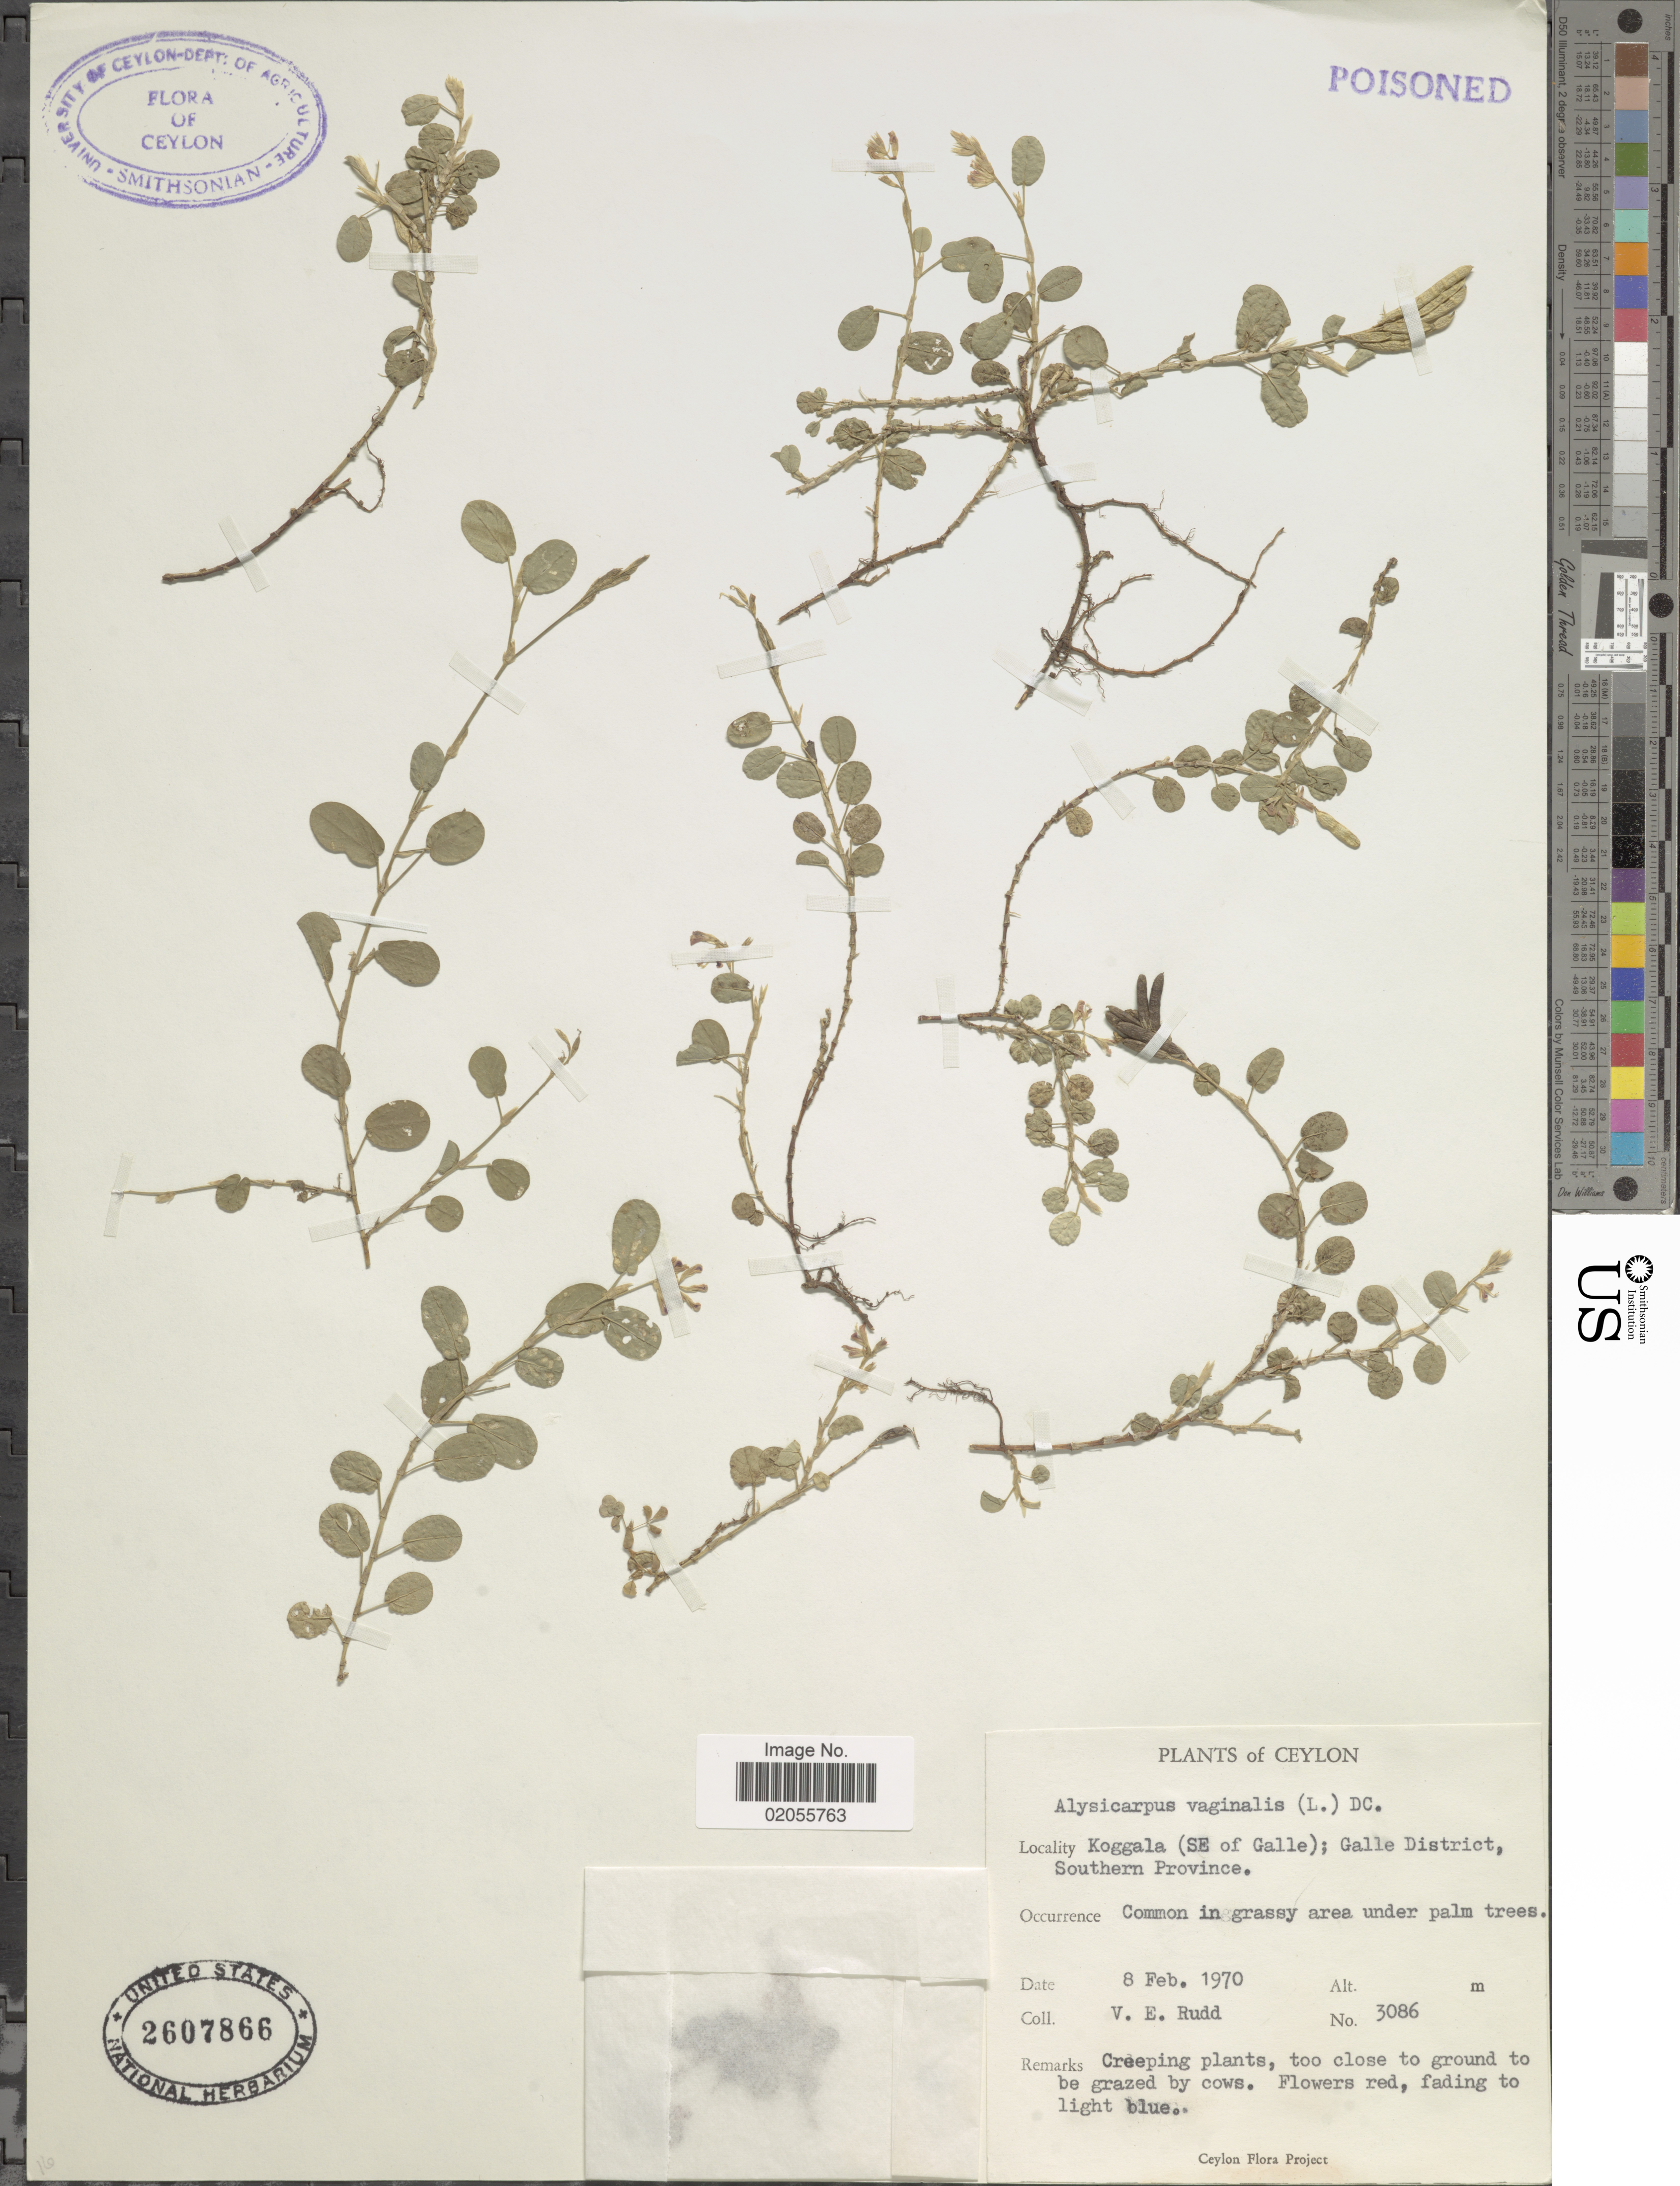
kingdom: Plantae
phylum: Tracheophyta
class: Magnoliopsida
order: Fabales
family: Fabaceae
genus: Alysicarpus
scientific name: Alysicarpus vaginalis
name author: (L.) DC.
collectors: V. E. Rudd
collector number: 3086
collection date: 1970-02-08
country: Sri Lanka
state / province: Southern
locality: Koggala (Se of Galle) Galle Disttrict, Ceylon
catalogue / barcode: US 2607866